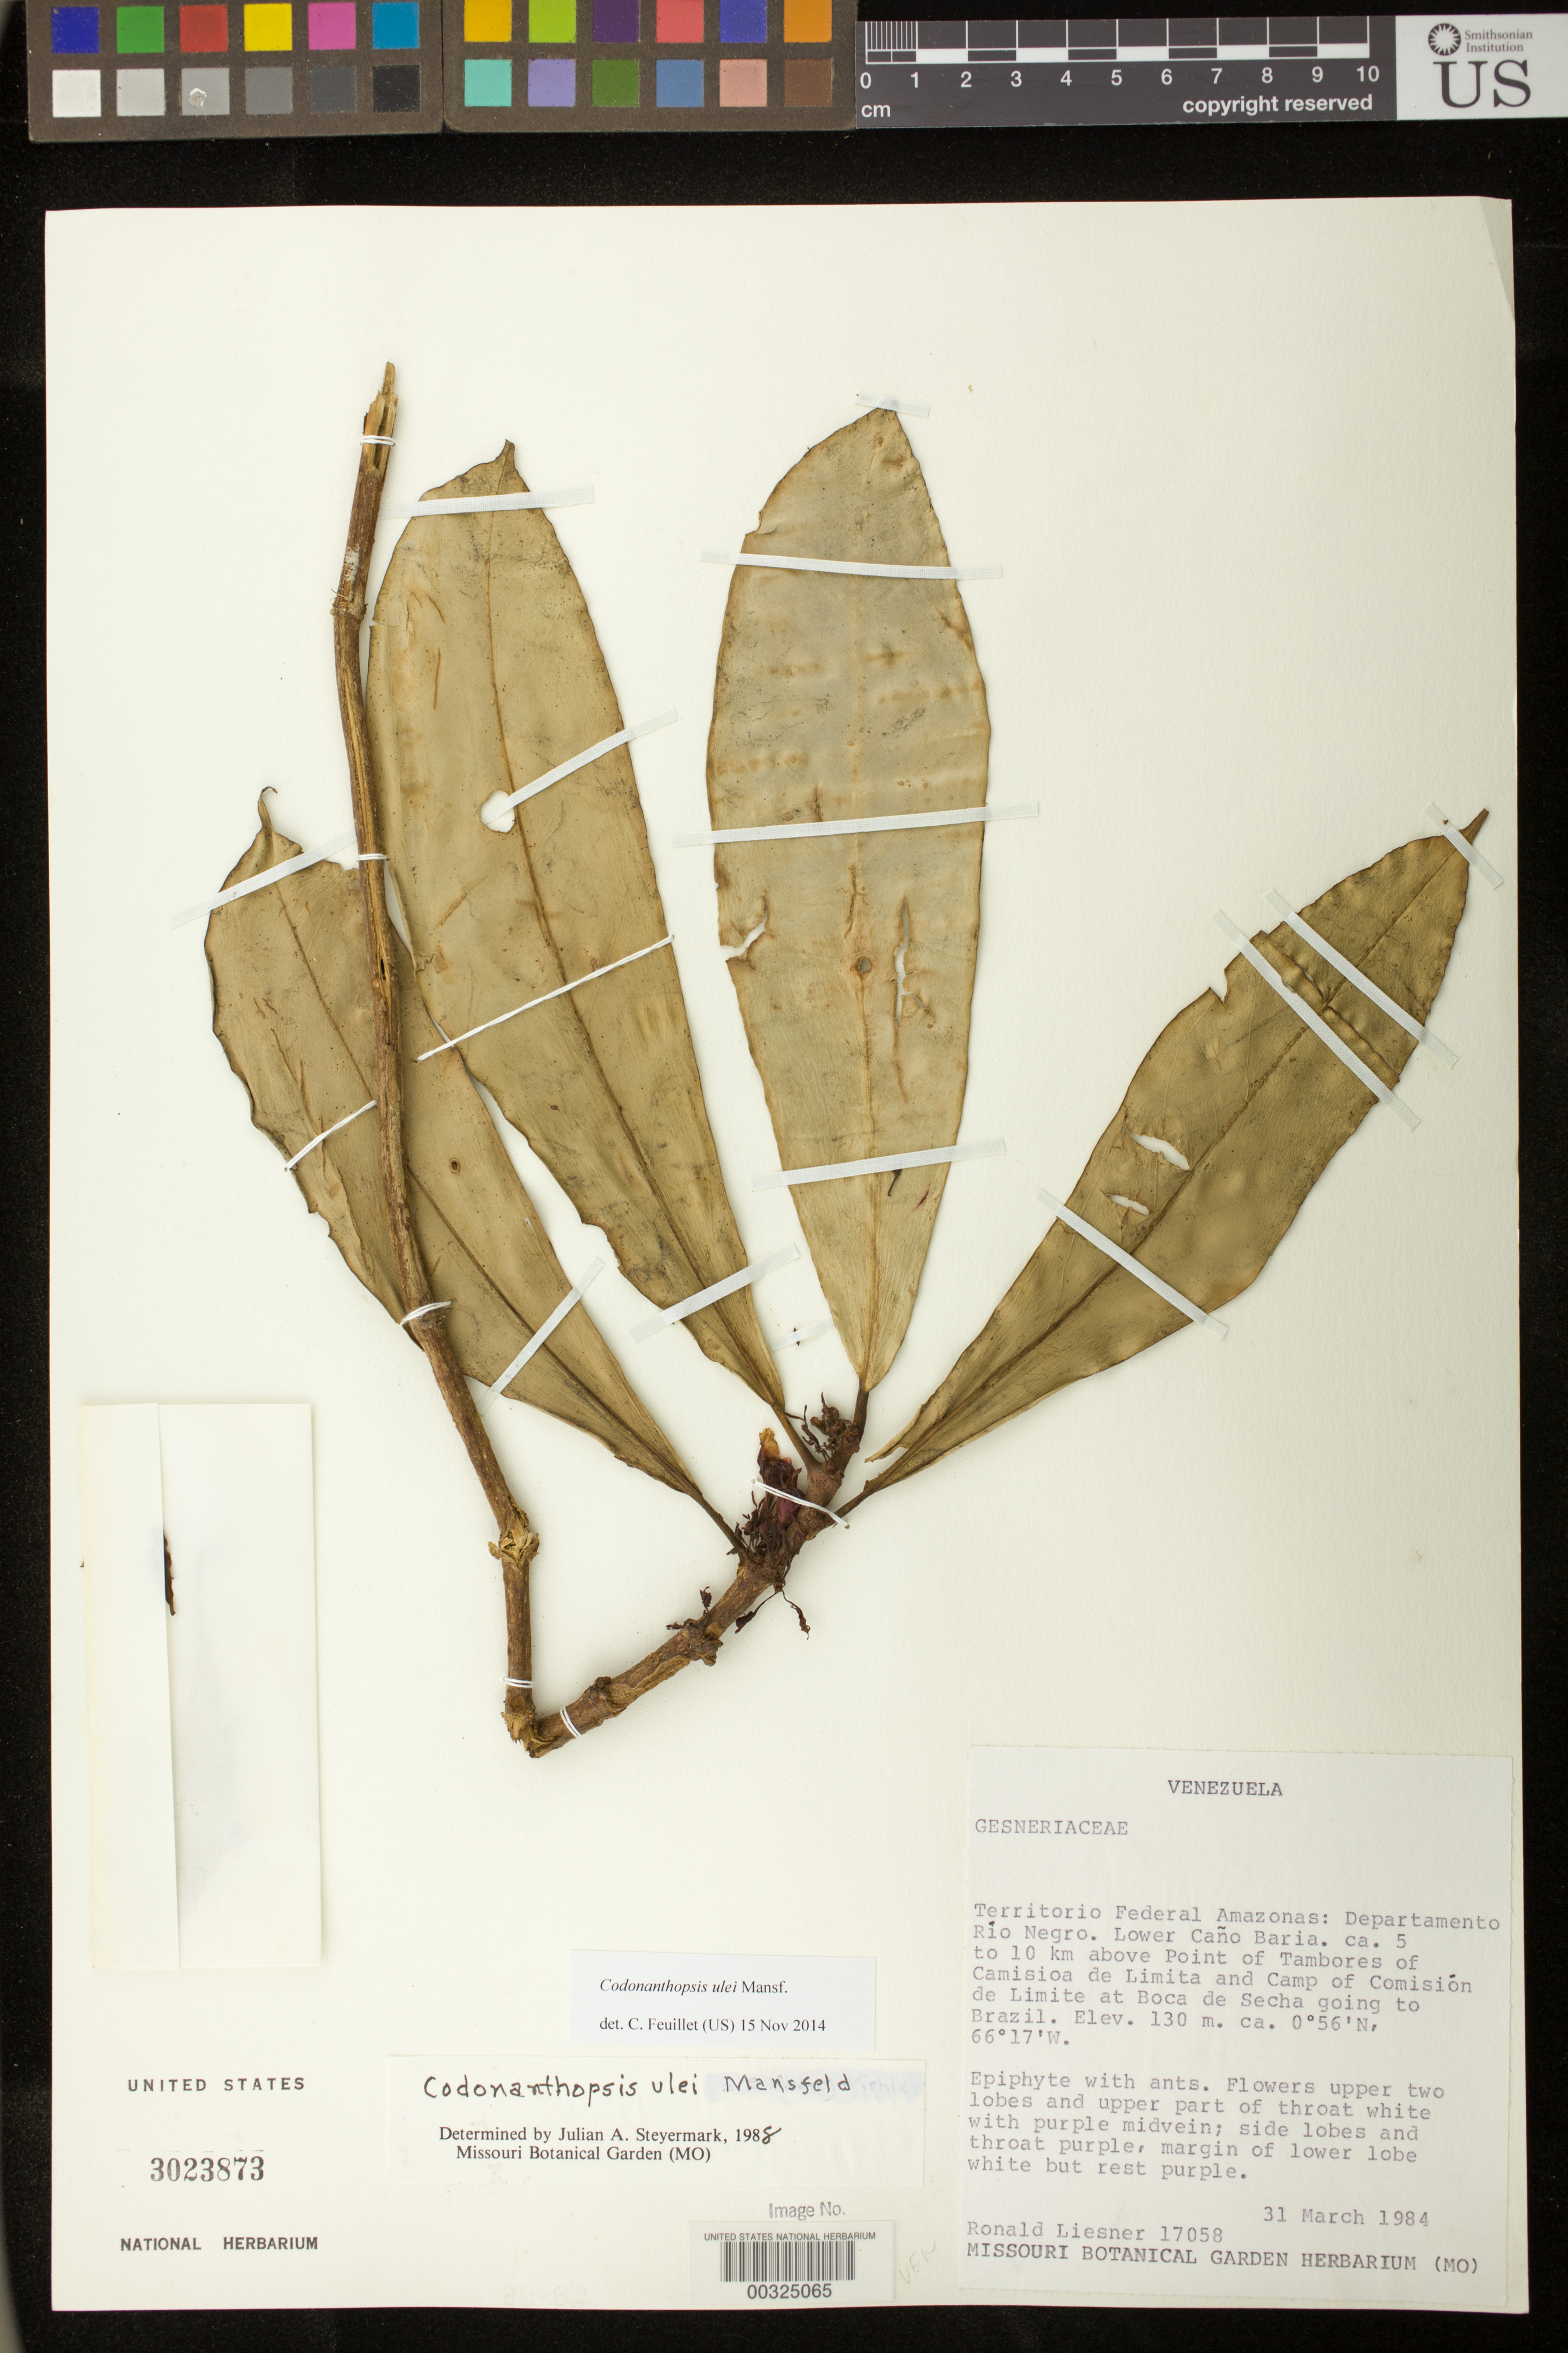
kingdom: Plantae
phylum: Tracheophyta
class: Magnoliopsida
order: Lamiales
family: Gesneriaceae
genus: Codonanthopsis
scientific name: Codonanthopsis ulei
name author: Mansf.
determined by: Feuillet, C.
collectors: R. L. Liesner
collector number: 17058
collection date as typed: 31 Mar 1984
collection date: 1984-03-31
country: Venezuela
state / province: Amazonas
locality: Rio Negro Dept., lower Cano Baria, ca 5 to 10 km above Point of Tambores of Camisioa de Limita and camp of comision de limite ...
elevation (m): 130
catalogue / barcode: US 3023873